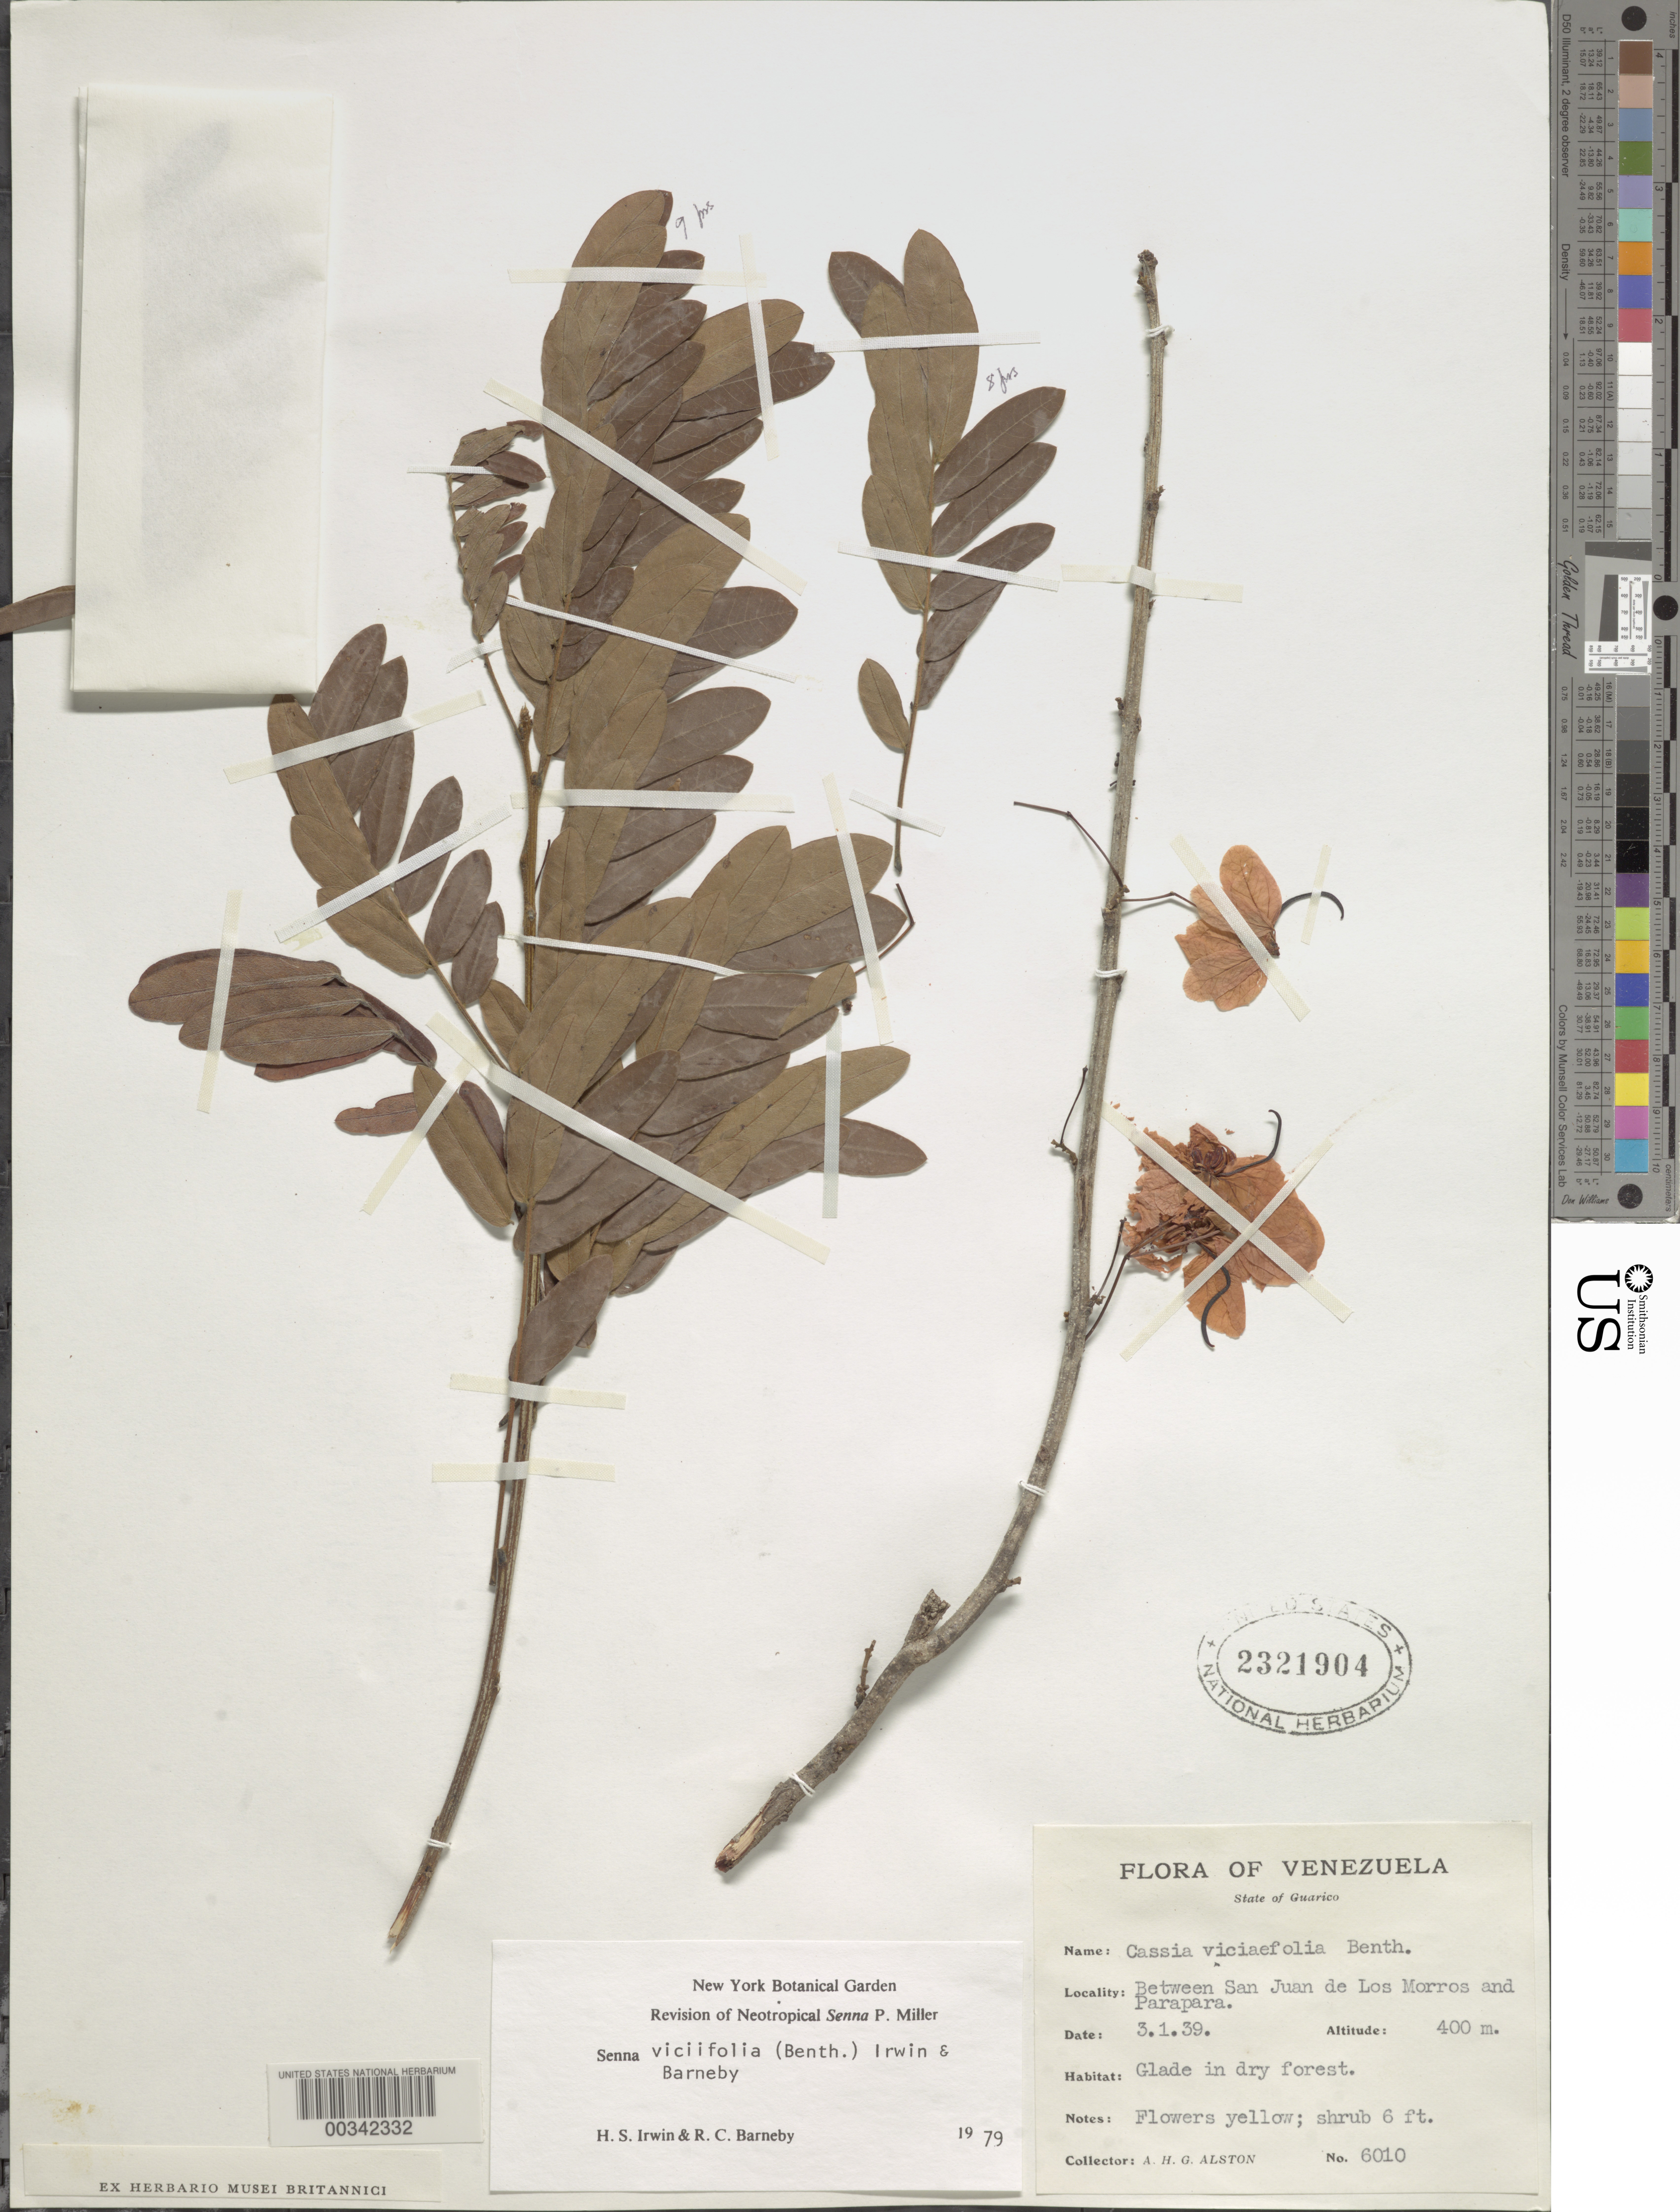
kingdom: Plantae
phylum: Tracheophyta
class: Magnoliopsida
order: Fabales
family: Fabaceae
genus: Senna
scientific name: Senna viciifolia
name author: (Benth.) H.S. Irwin & Barneby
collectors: A. H. Alston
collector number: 6010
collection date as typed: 03 Jan 1939 or 01 Mar 1939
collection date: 1939-01-03 or 1939-03-01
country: Venezuela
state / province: Guárico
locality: Between san juan de los morros and parapara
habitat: Glade in dry forest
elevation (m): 400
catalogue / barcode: US 2321904